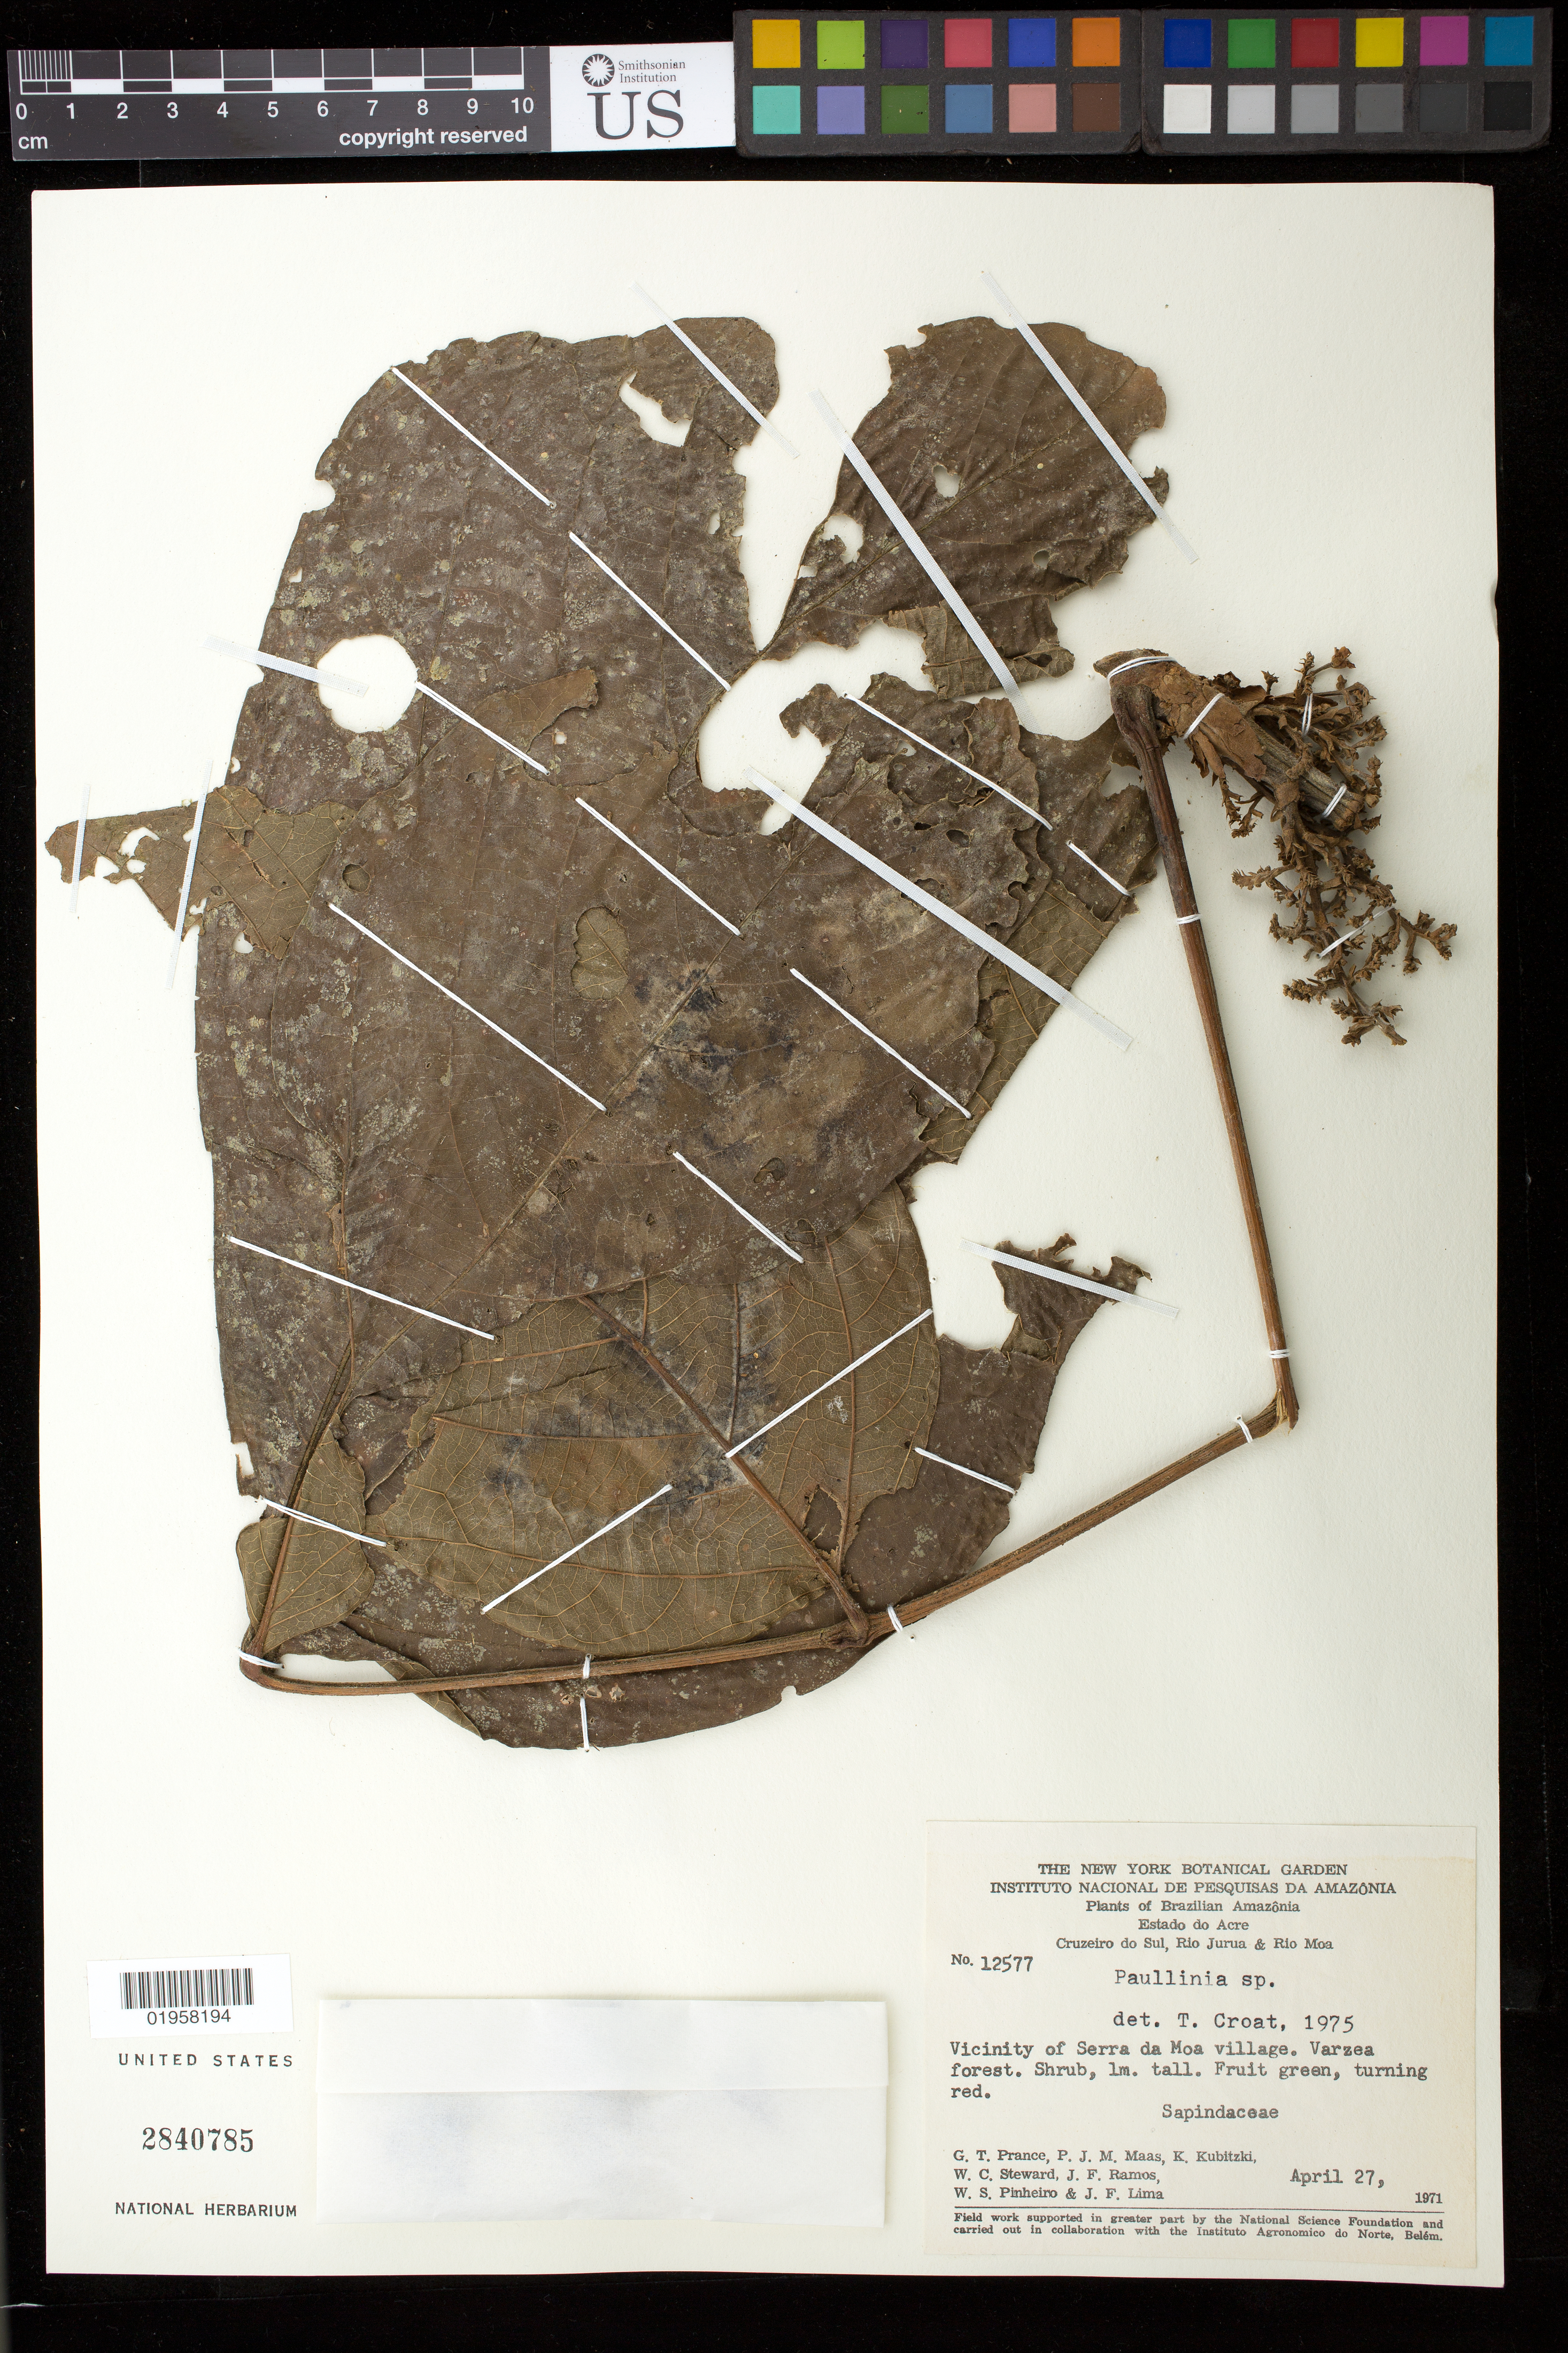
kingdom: Plantae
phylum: Tracheophyta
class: Magnoliopsida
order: Sapindales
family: Sapindaceae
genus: Paullinia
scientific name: Paullinia acutangula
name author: (Ruiz & Pav.) Pers.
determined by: Acevedo-Rodriguez, P., (US), Smithsonian Institution - National Museum of Natural History (UNITED STATES)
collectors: G. T. Prance, P. Maas, K. Kubitzki, W. C. Steward, J. F. Ramos, W. S. Pinheiro & J. F. Lima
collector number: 12577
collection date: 1971-04-27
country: Brazil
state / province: Acre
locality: Serra da Moa village vicinity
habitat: Varzea forest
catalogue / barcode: US 2840785